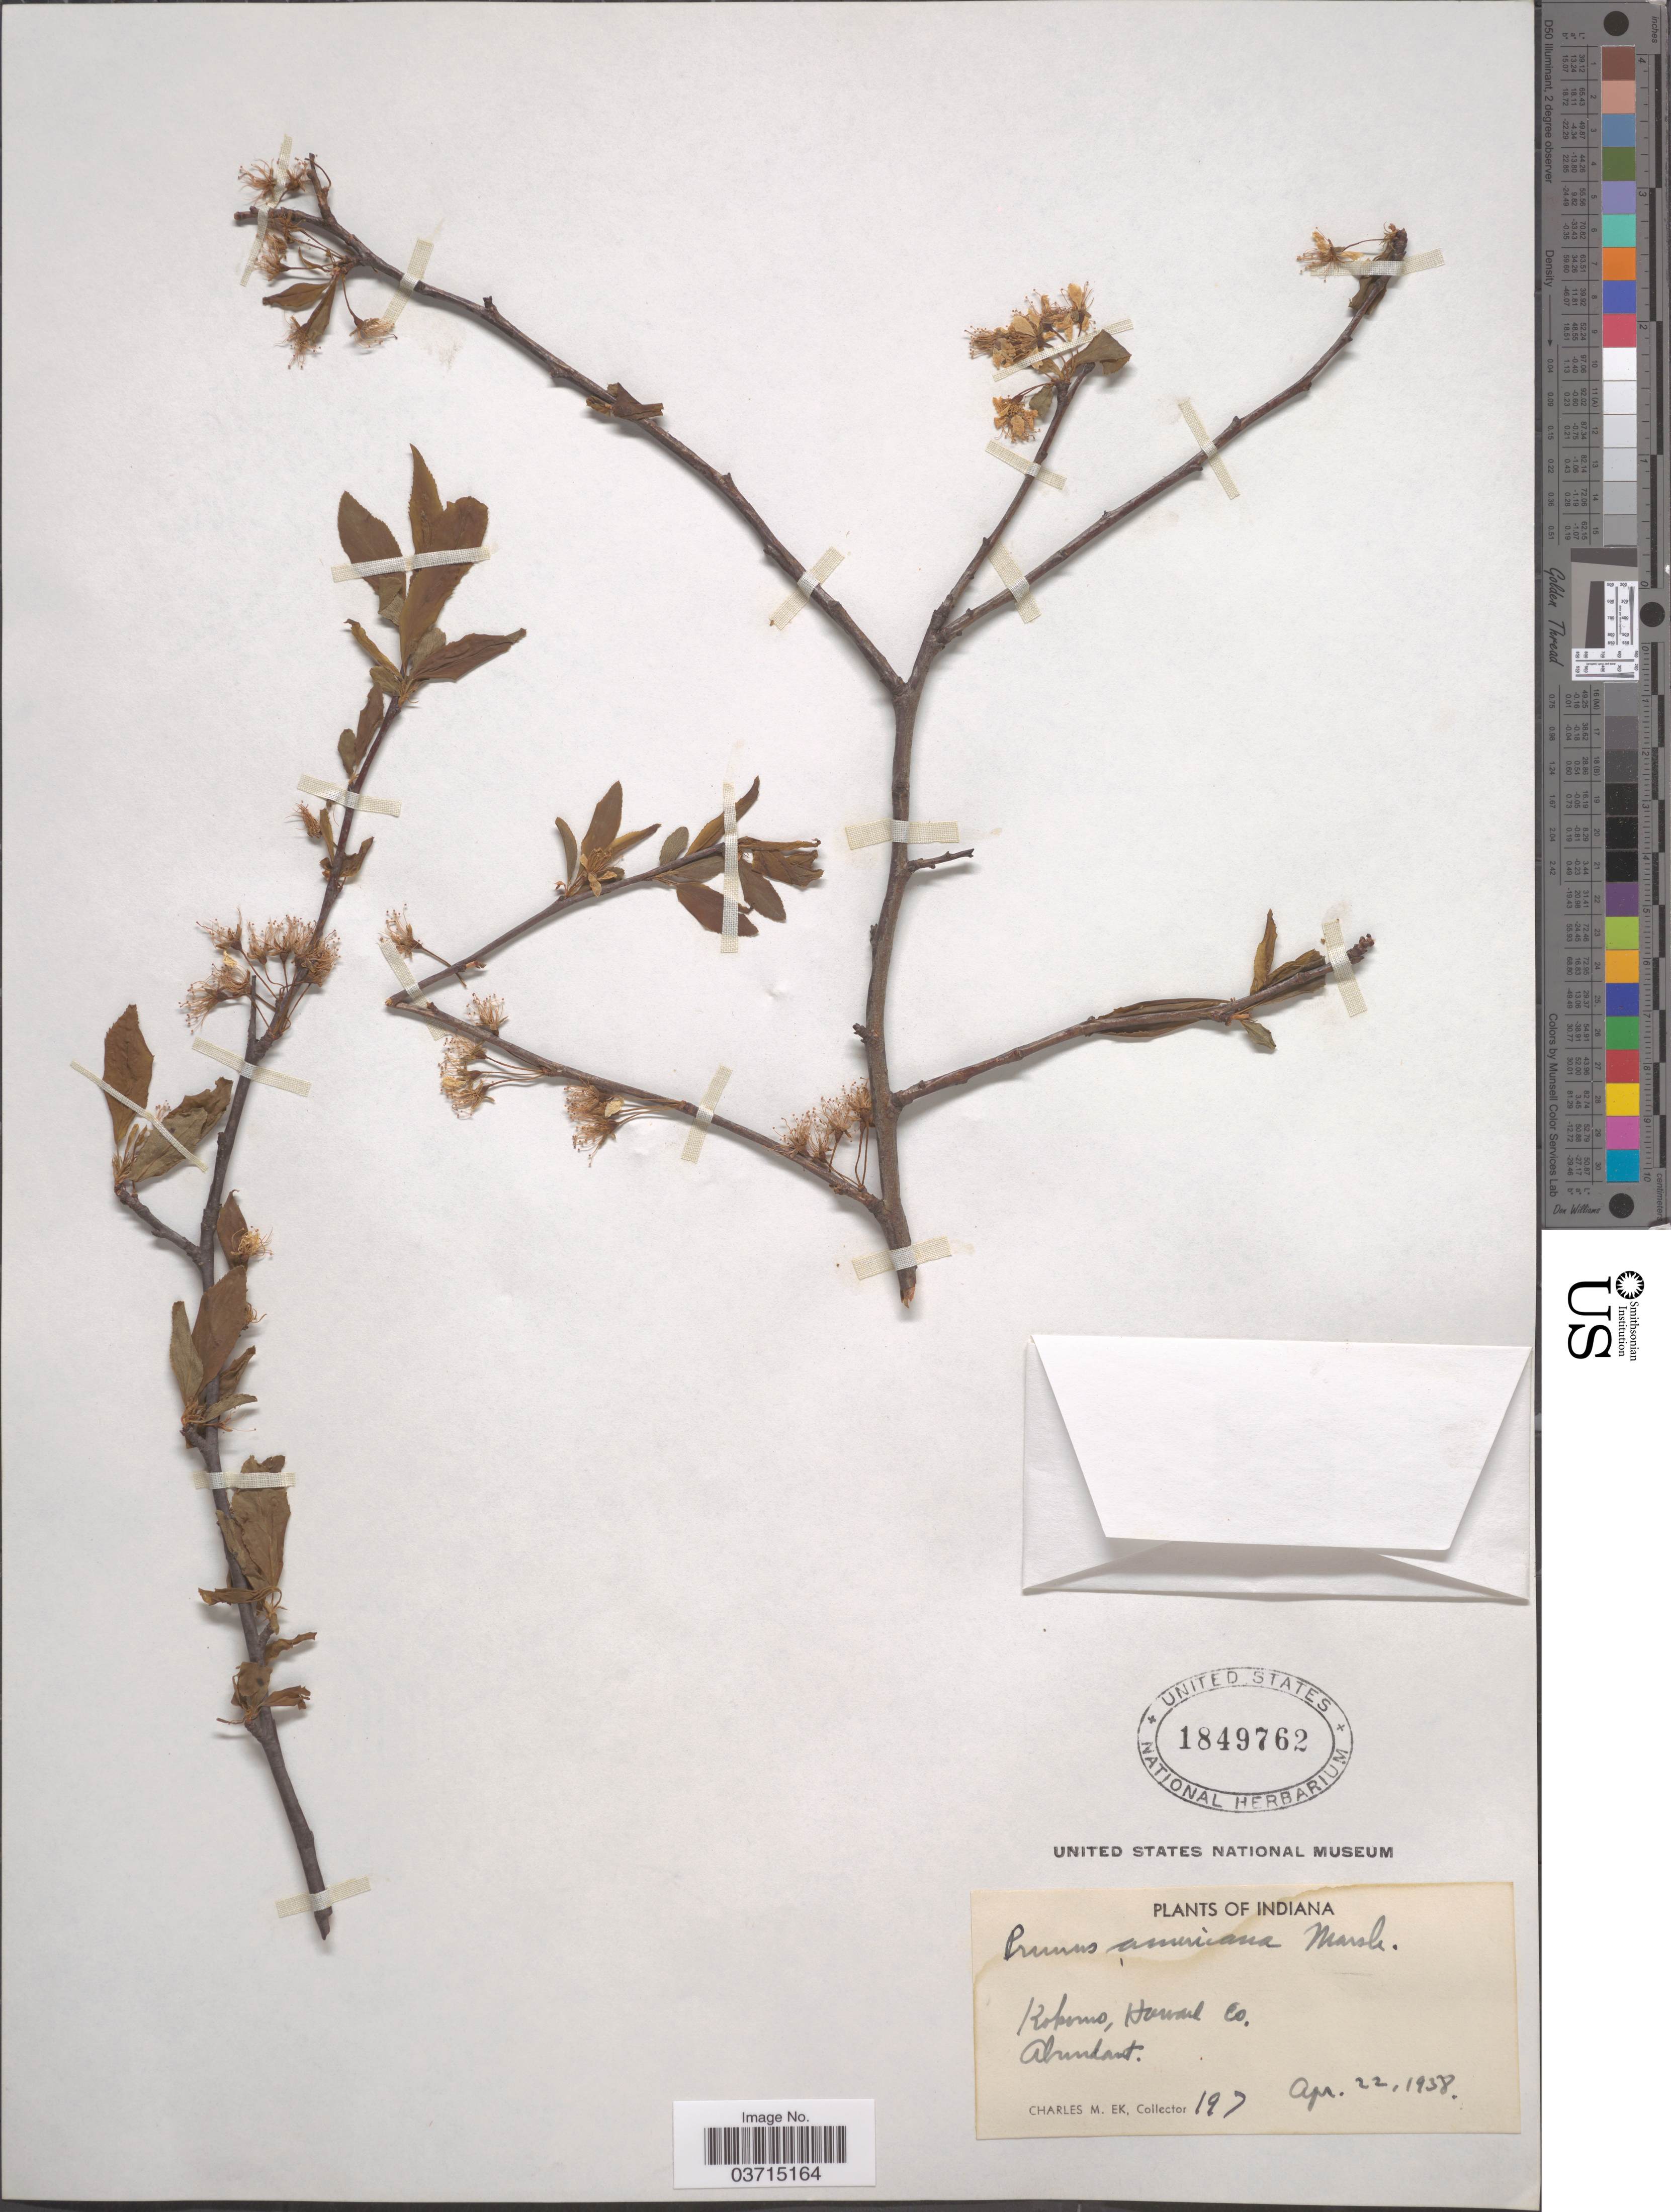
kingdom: Plantae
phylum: Tracheophyta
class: Magnoliopsida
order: Rosales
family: Rosaceae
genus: Prunus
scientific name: Prunus americana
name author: Marshall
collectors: C. Ek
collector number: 197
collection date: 1958-04-22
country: United States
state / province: Indiana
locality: Kokomo, Howard Co.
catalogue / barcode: US 1849762